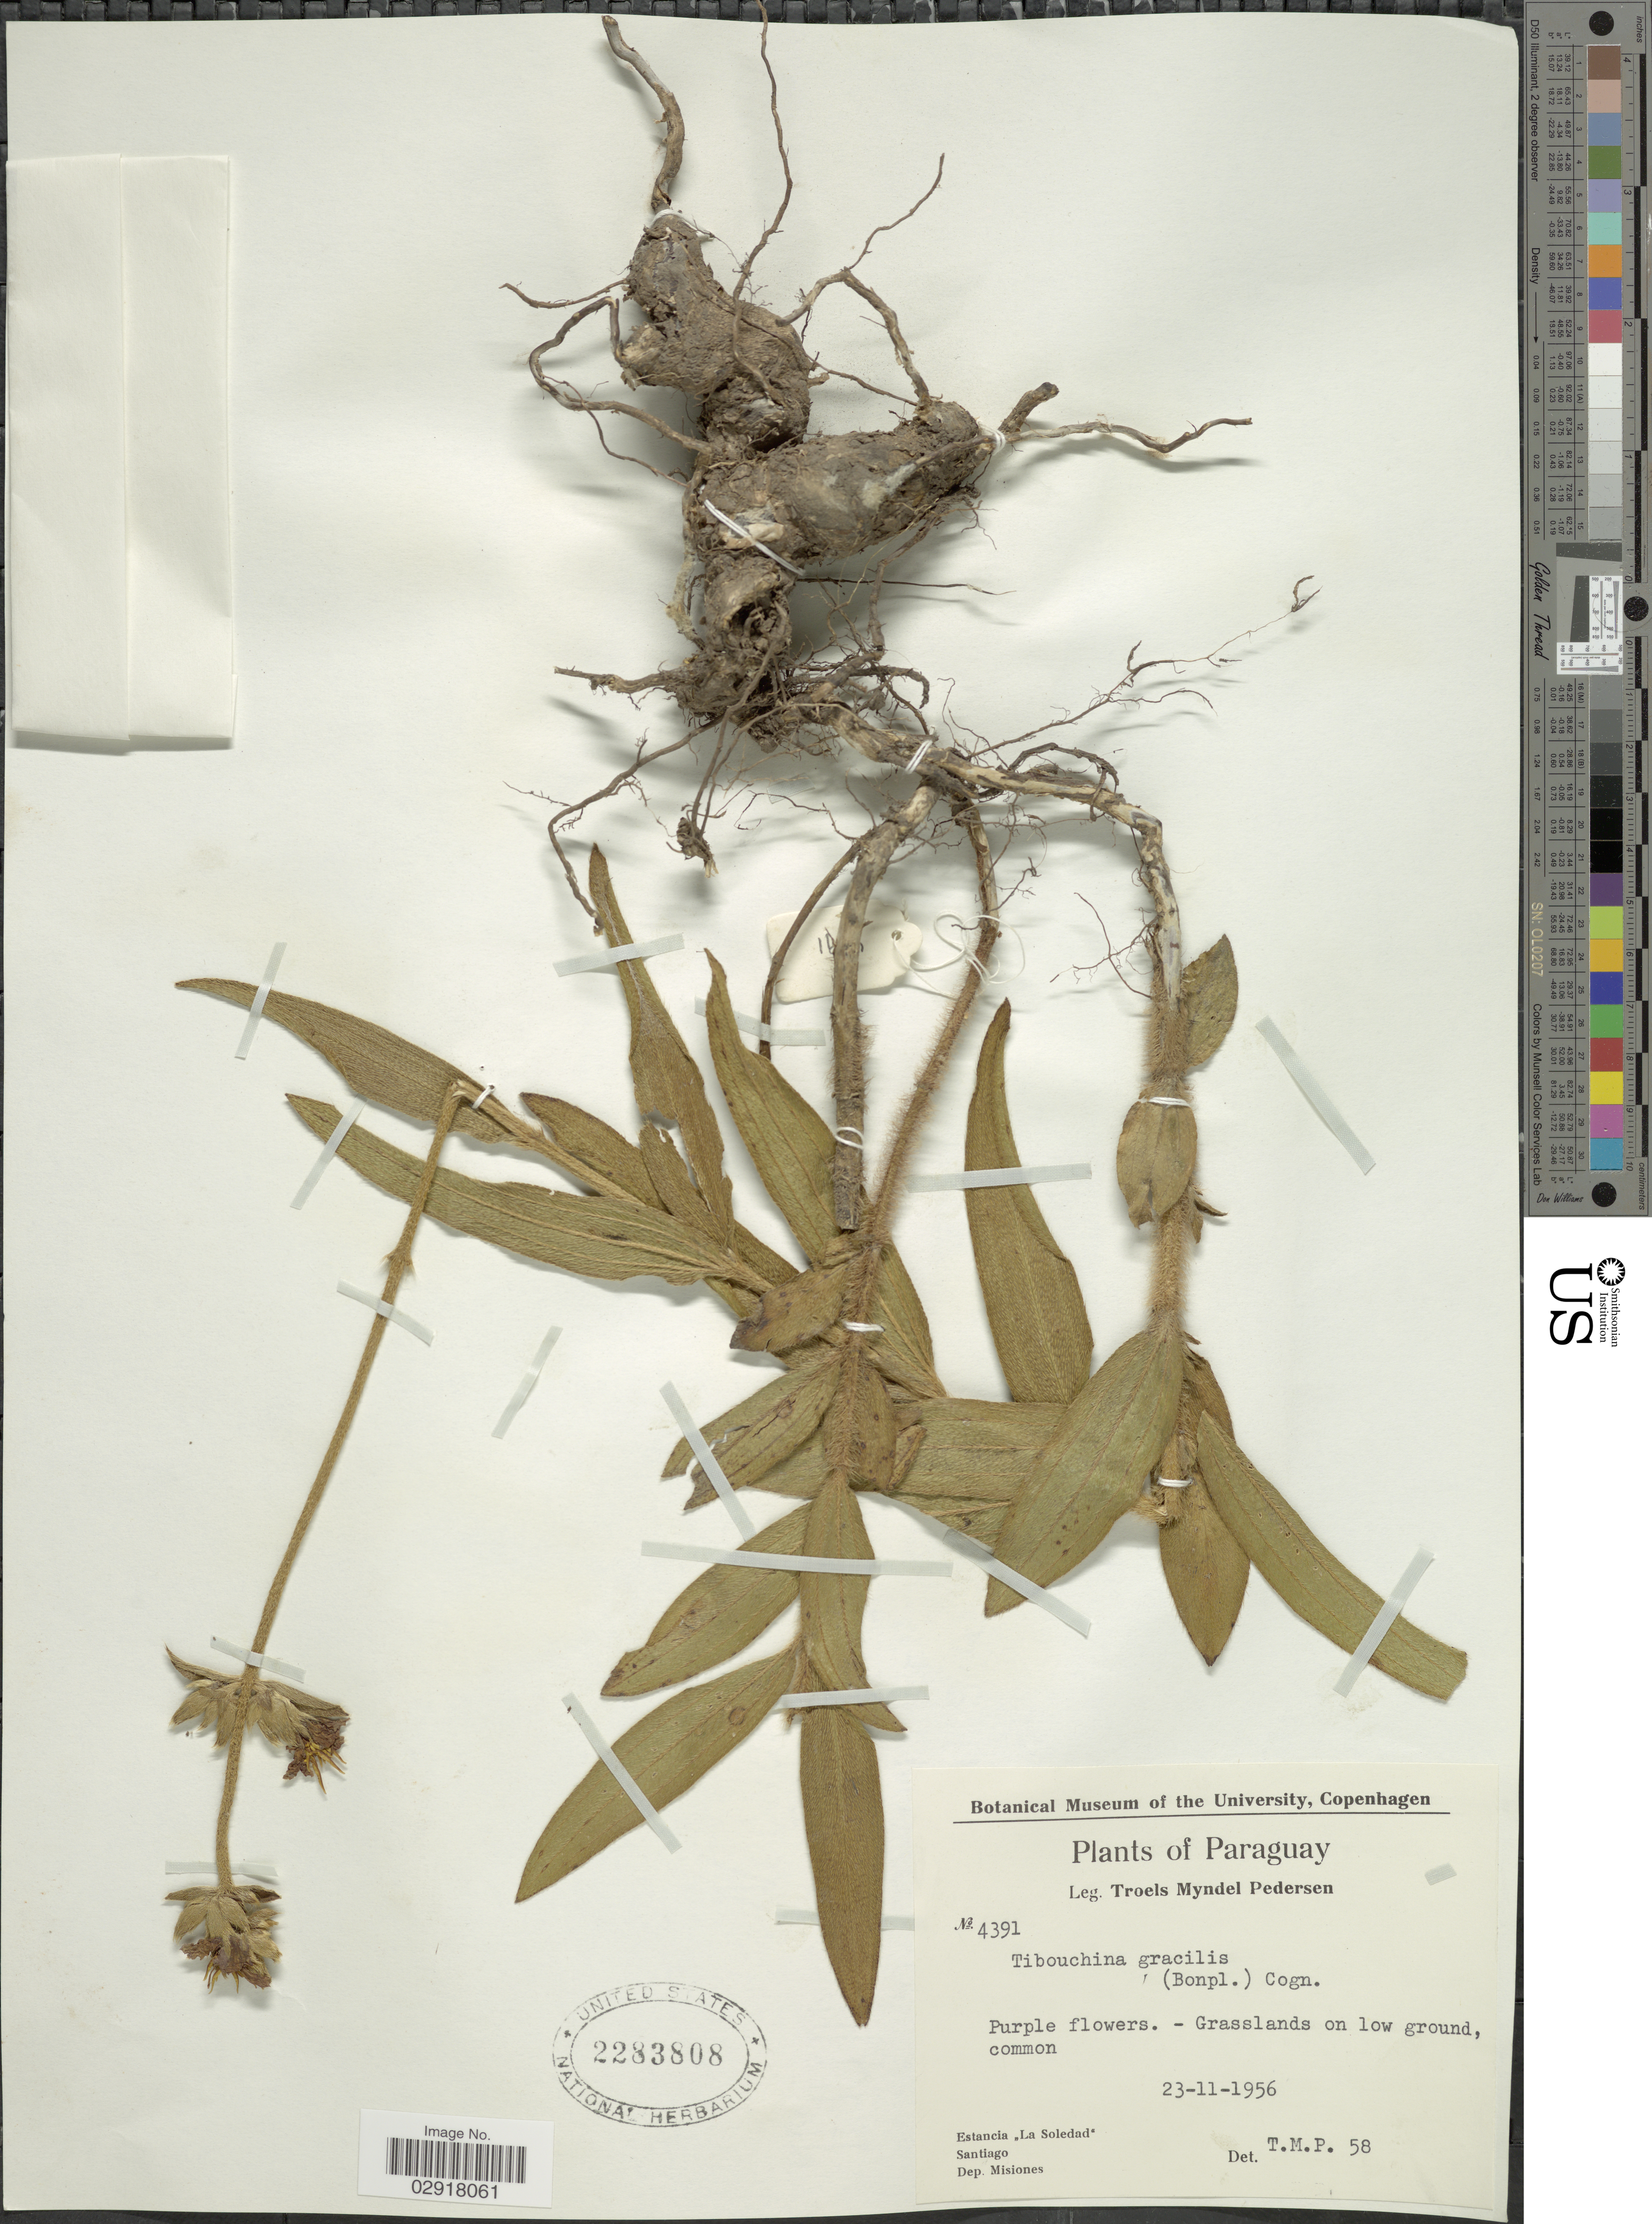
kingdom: Plantae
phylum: Tracheophyta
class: Magnoliopsida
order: Myrtales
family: Melastomataceae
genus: Chaetogastra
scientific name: Chaetogastra gracilis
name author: (Bonpl.) DC.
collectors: T. Pederson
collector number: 4391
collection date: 1956-11-23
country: Paraguay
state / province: Misiones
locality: Estancia "La Soledad". Santiago Dep. Misiones.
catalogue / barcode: US 2283808